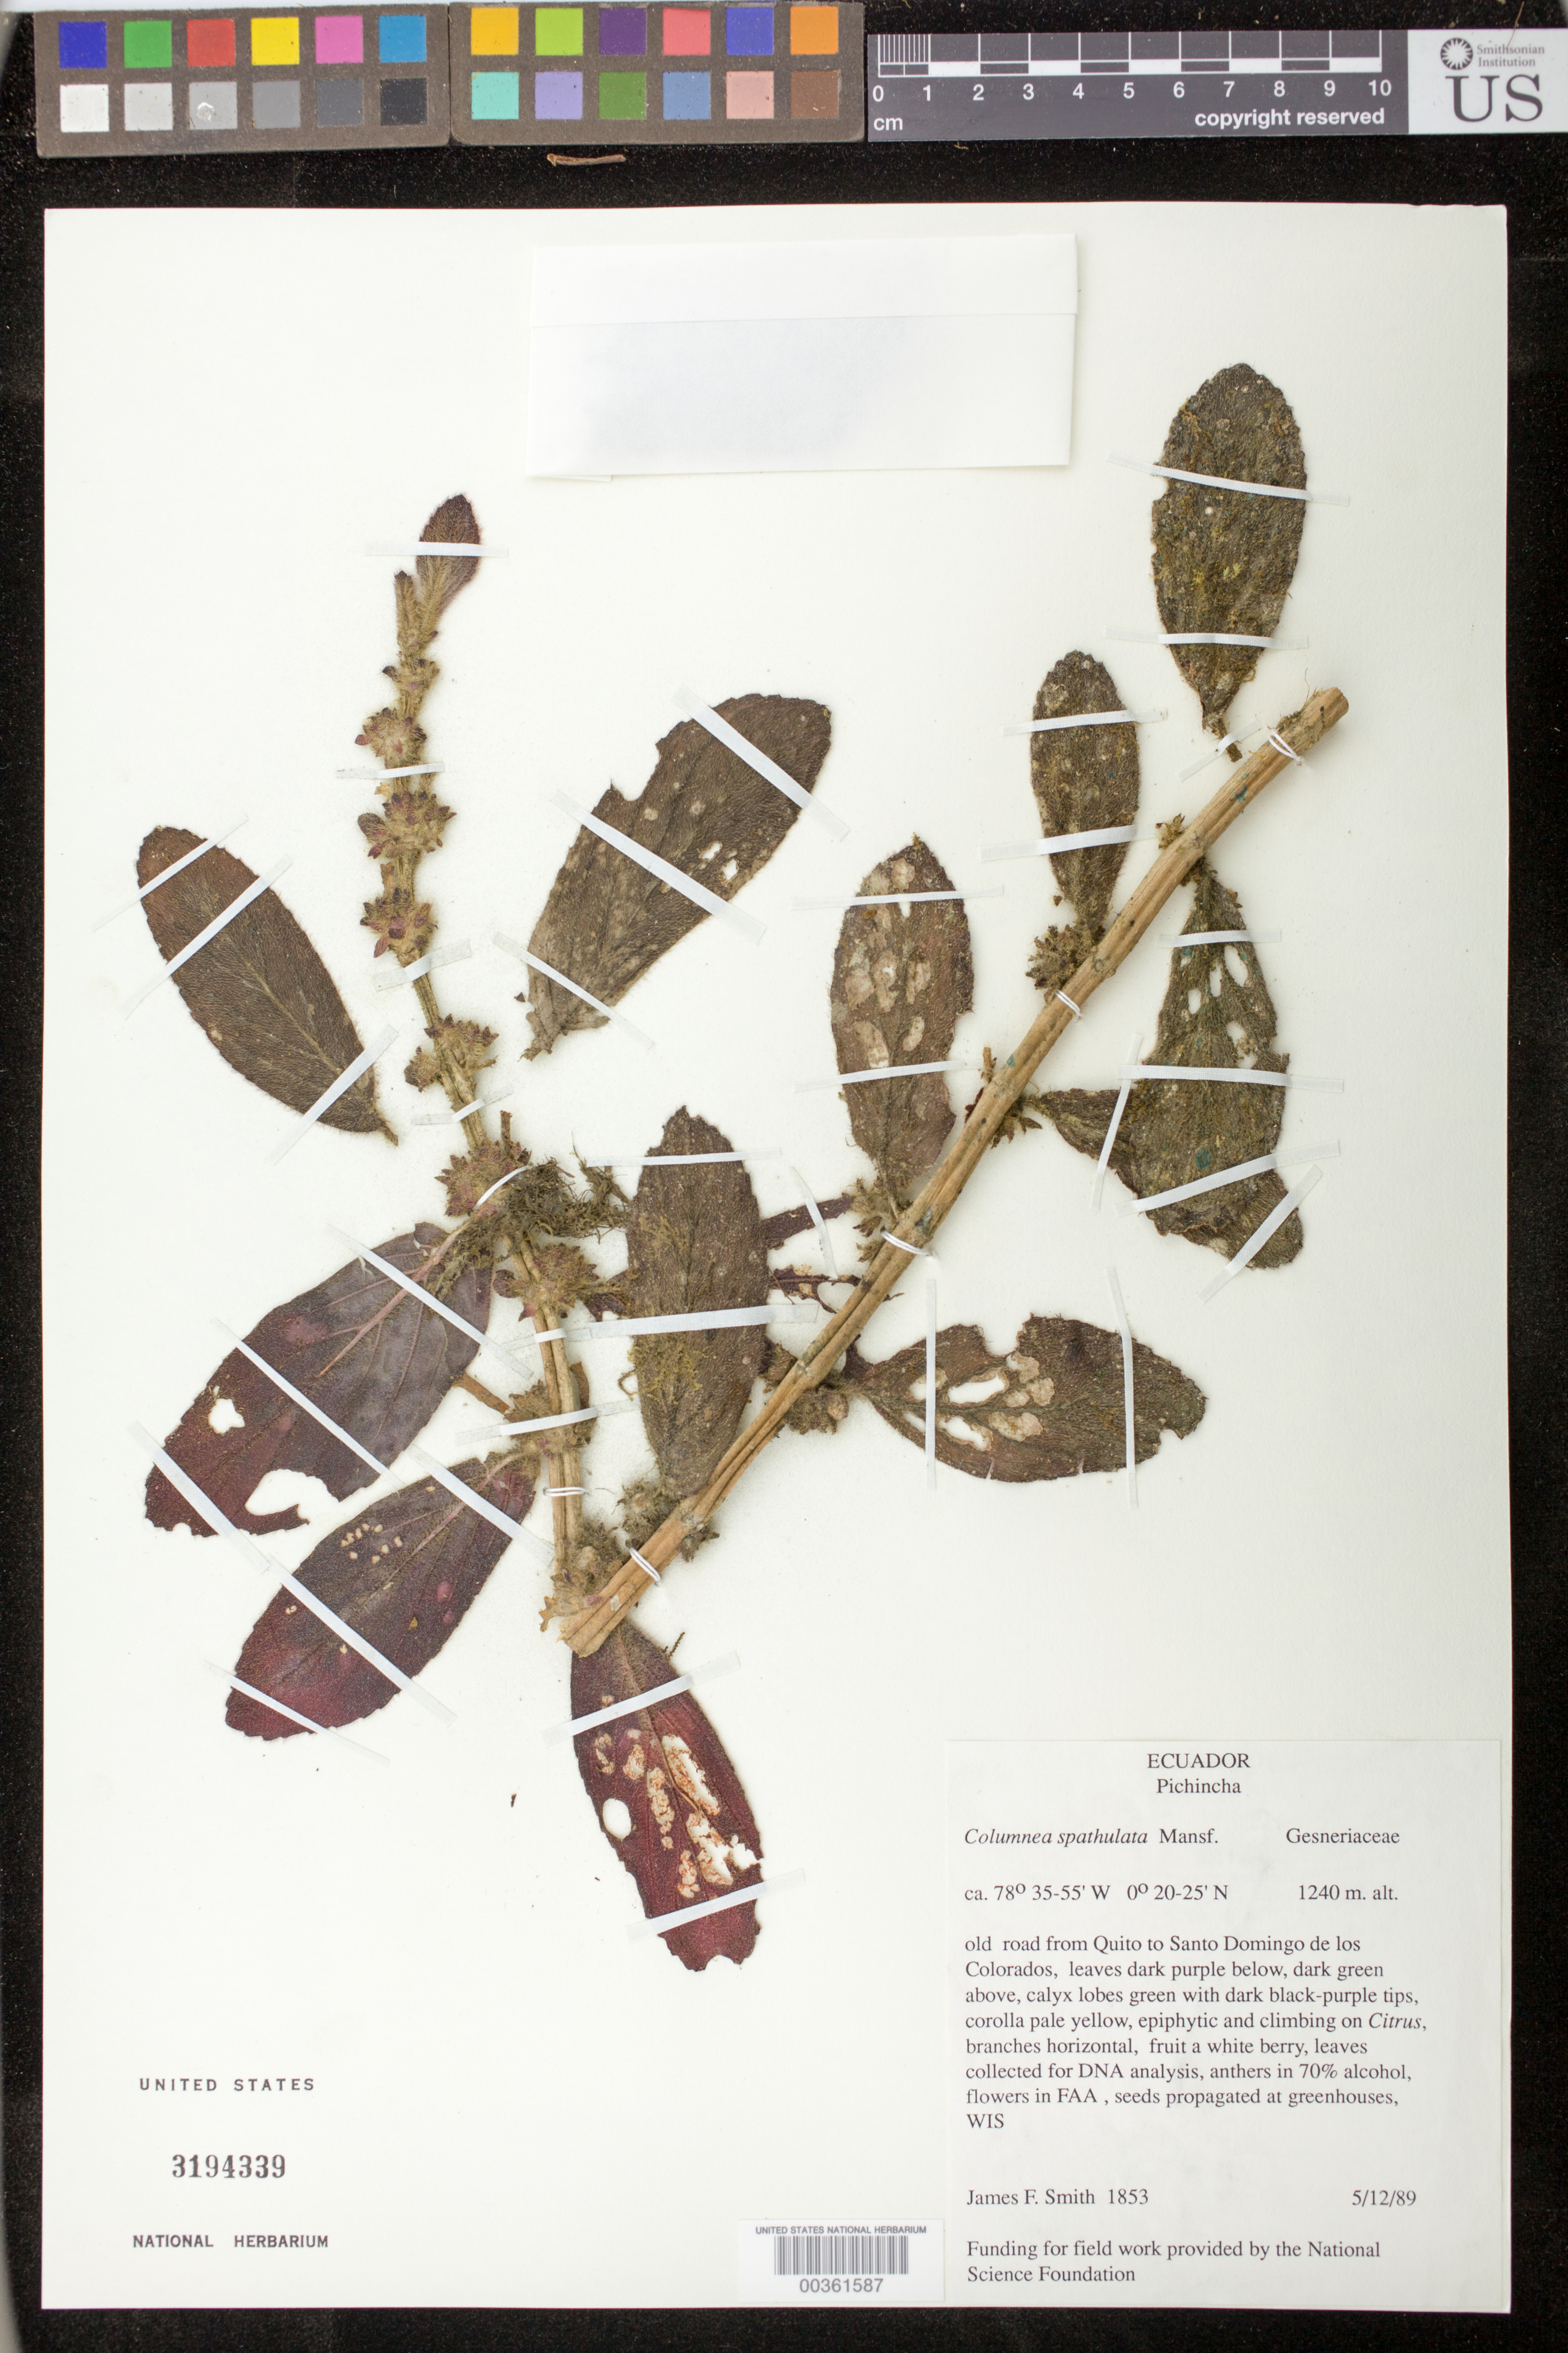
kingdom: Plantae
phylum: Tracheophyta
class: Magnoliopsida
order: Lamiales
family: Gesneriaceae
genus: Columnea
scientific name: Columnea spathulata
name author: Mansf.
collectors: J. Smith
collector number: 1853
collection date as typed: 12 May 1989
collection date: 1989-05-12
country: Ecuador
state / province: Pichincha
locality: Old road from Quito to Santo Domingo de los Colorados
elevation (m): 1240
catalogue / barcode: US 3194339